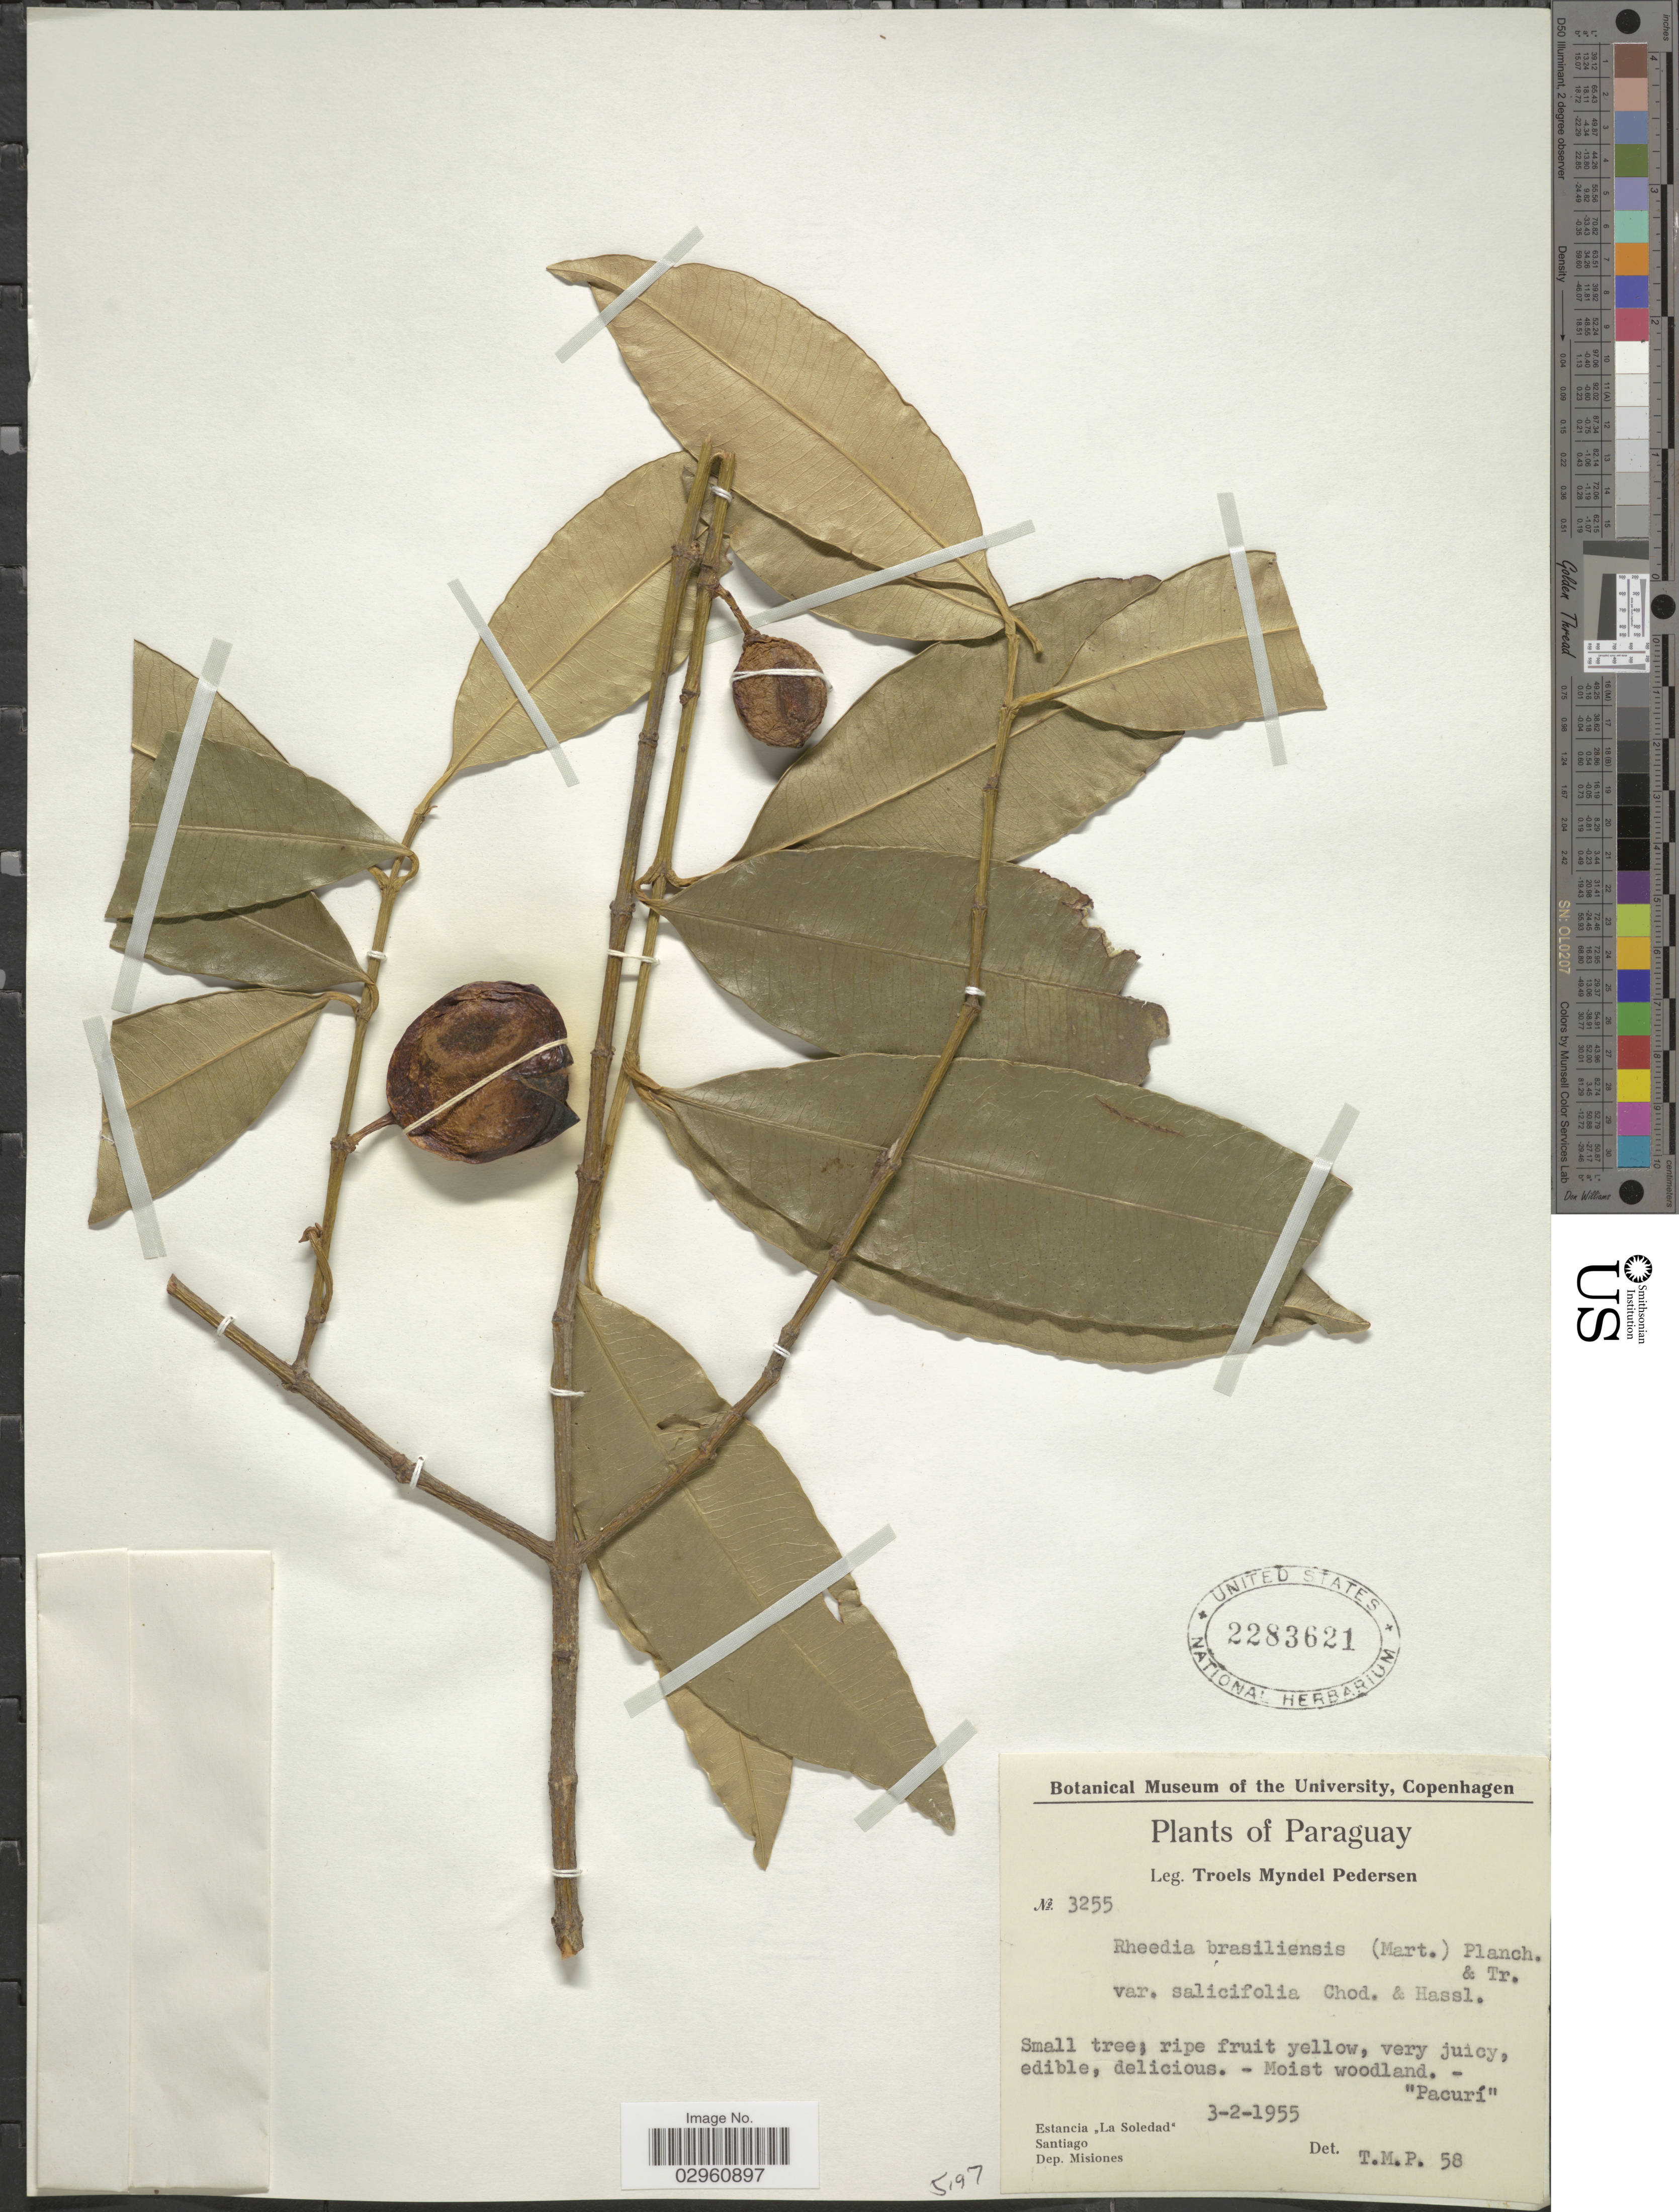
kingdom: Plantae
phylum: Tracheophyta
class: Magnoliopsida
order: Malpighiales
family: Clusiaceae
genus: Garcinia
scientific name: Garcinia gardneriana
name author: (Planch. & Triana) Zappi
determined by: Strong, Mark T., (BOT), Smithsonian Institution - National Museum of Natural History (UNITED STATES)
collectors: T. Pederson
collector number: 3255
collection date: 1955-02-03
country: Paraguay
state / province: Misiones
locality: Estancia "La Soledad". Santiago Dep. Misiones.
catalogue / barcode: US 2283621